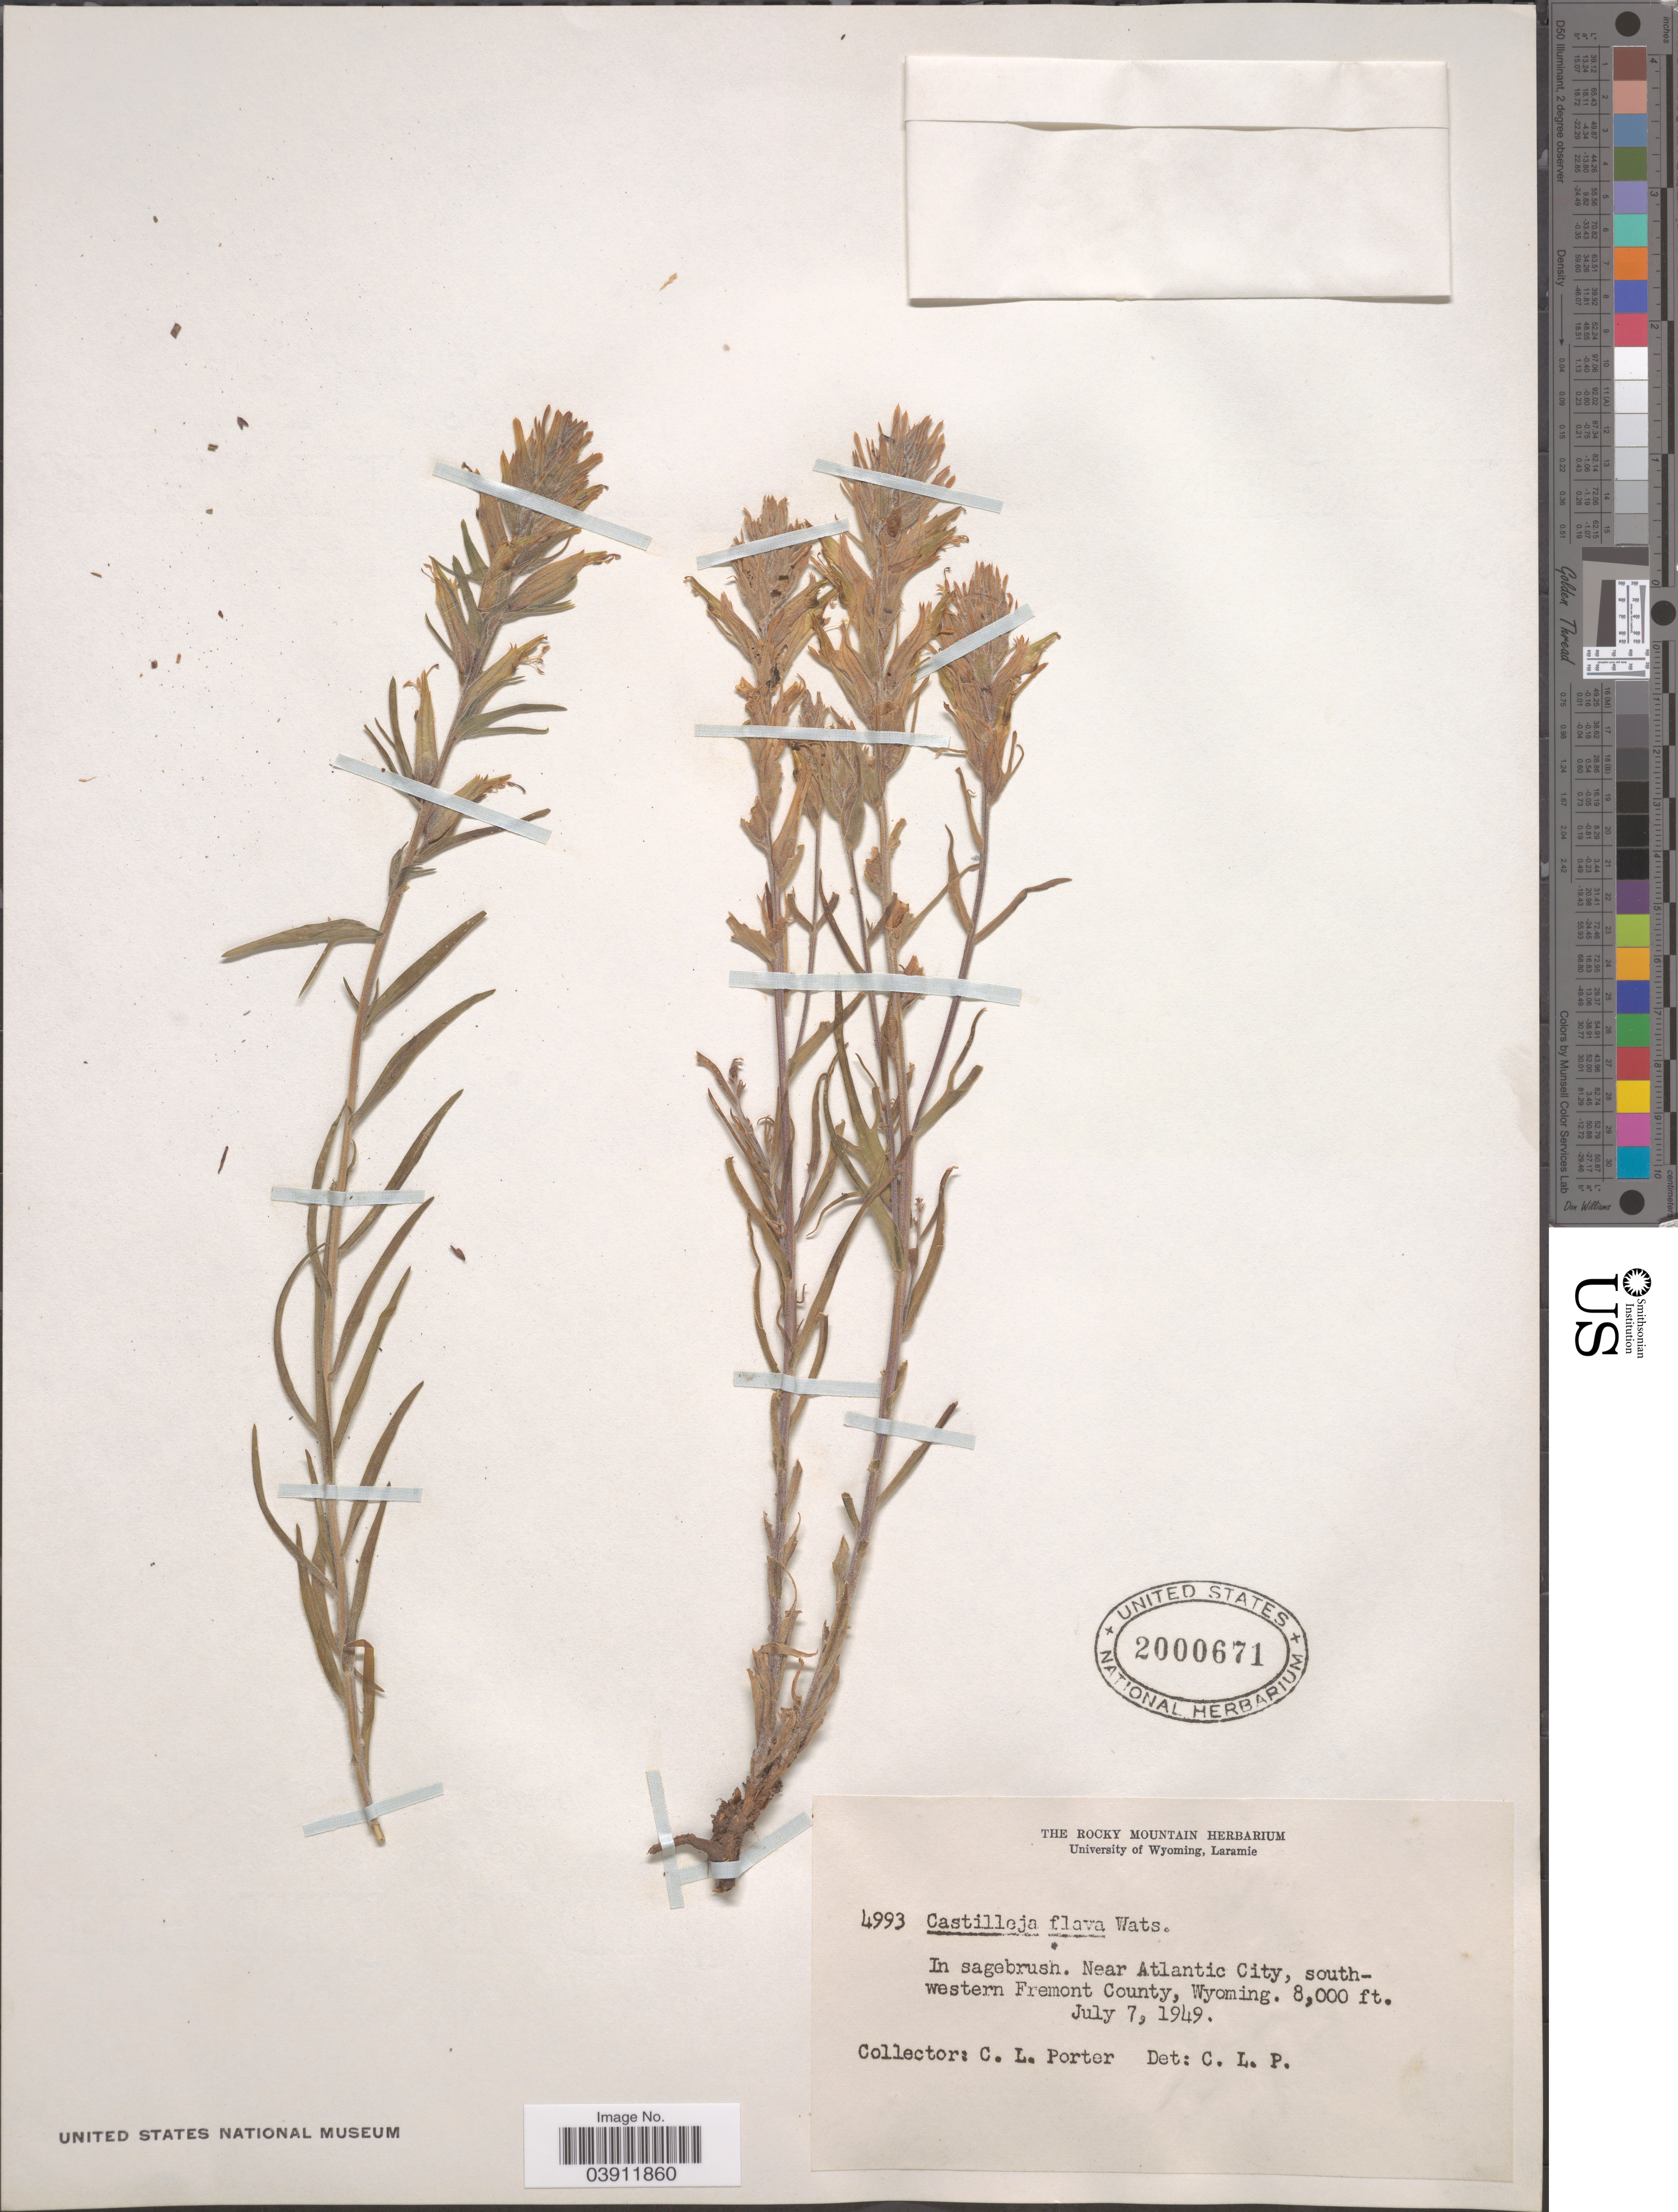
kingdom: Plantae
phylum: Tracheophyta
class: Magnoliopsida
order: Lamiales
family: Orobanchaceae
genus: Castilleja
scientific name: Castilleja flava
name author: S. Watson in C. King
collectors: C. L. Porter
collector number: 4993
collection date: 1949-07-07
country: United States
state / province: Wyoming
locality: In sagebrush. Near Atlantic City, southwestern Fremont County.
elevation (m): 2438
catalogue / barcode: US 2000671